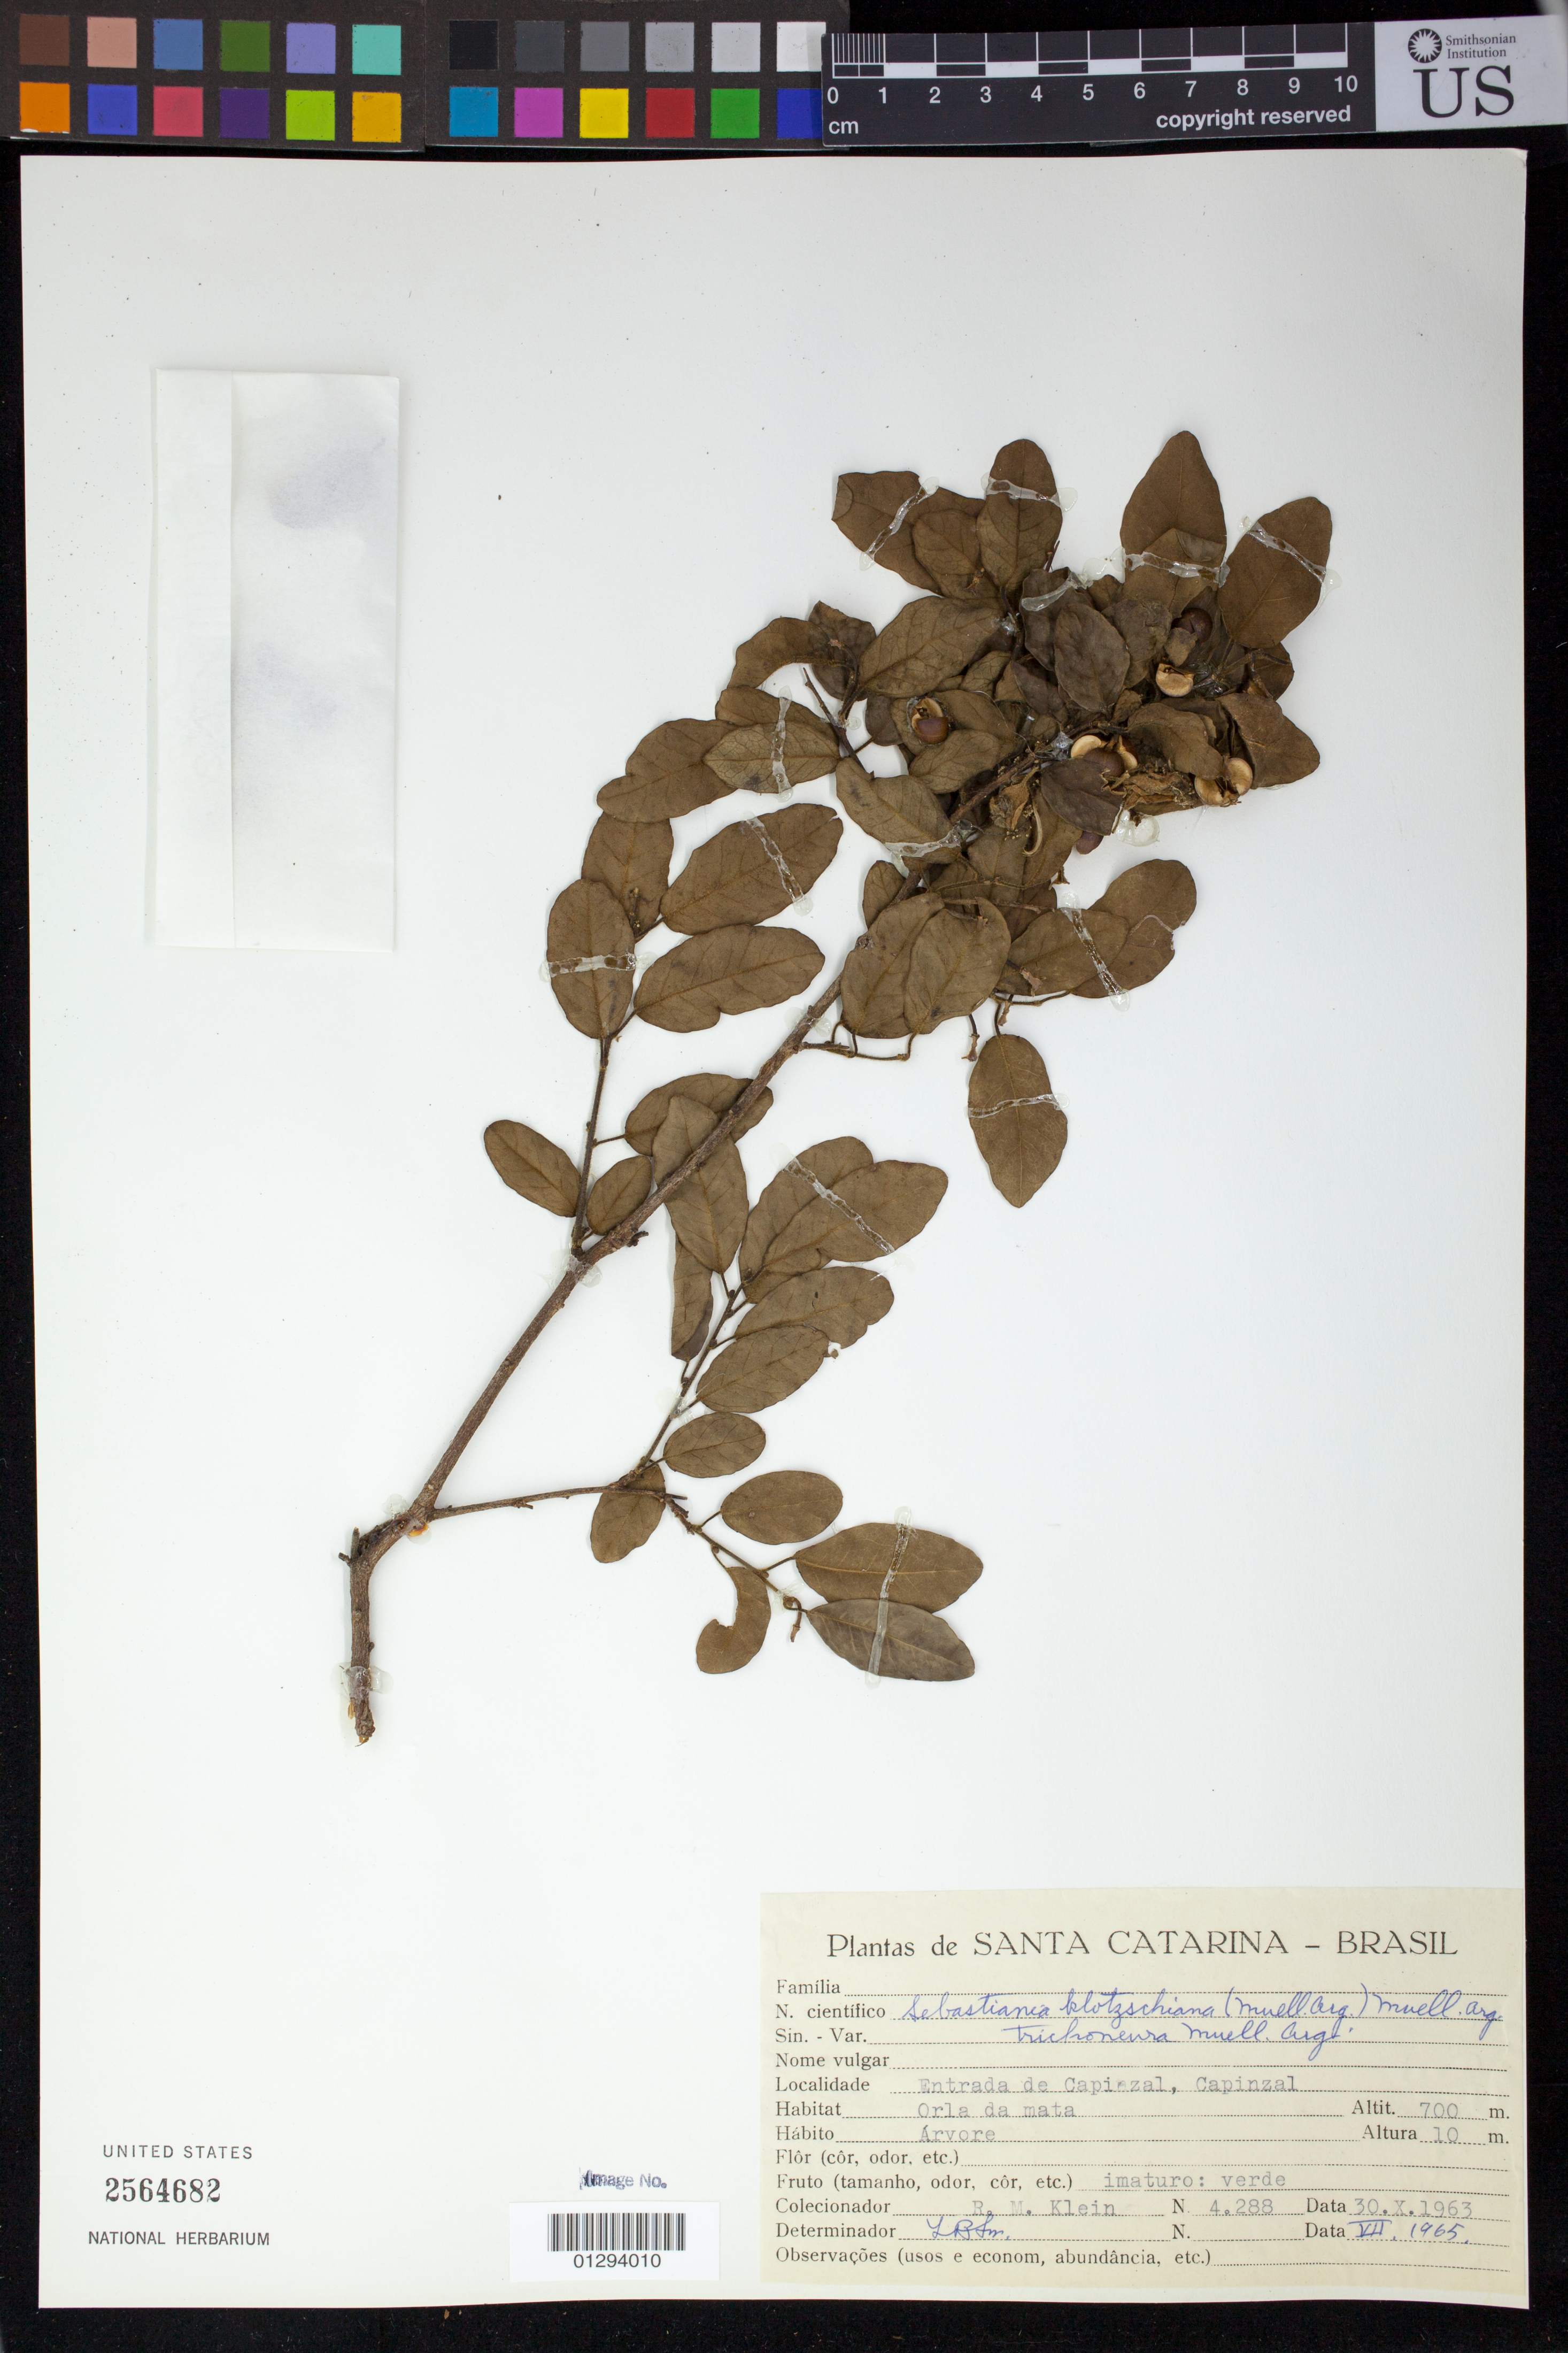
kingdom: Plantae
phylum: Tracheophyta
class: Magnoliopsida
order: Malpighiales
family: Euphorbiaceae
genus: Sebastiania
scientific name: Sebastiania commersoniana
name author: (Baill.) L.B. Sm. & Downs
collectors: R. M. Klein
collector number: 4288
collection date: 1963-10-30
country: Brazil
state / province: Santa Catarina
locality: Entrada de Capinzal, Capinzal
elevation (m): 700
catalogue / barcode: US 2564682